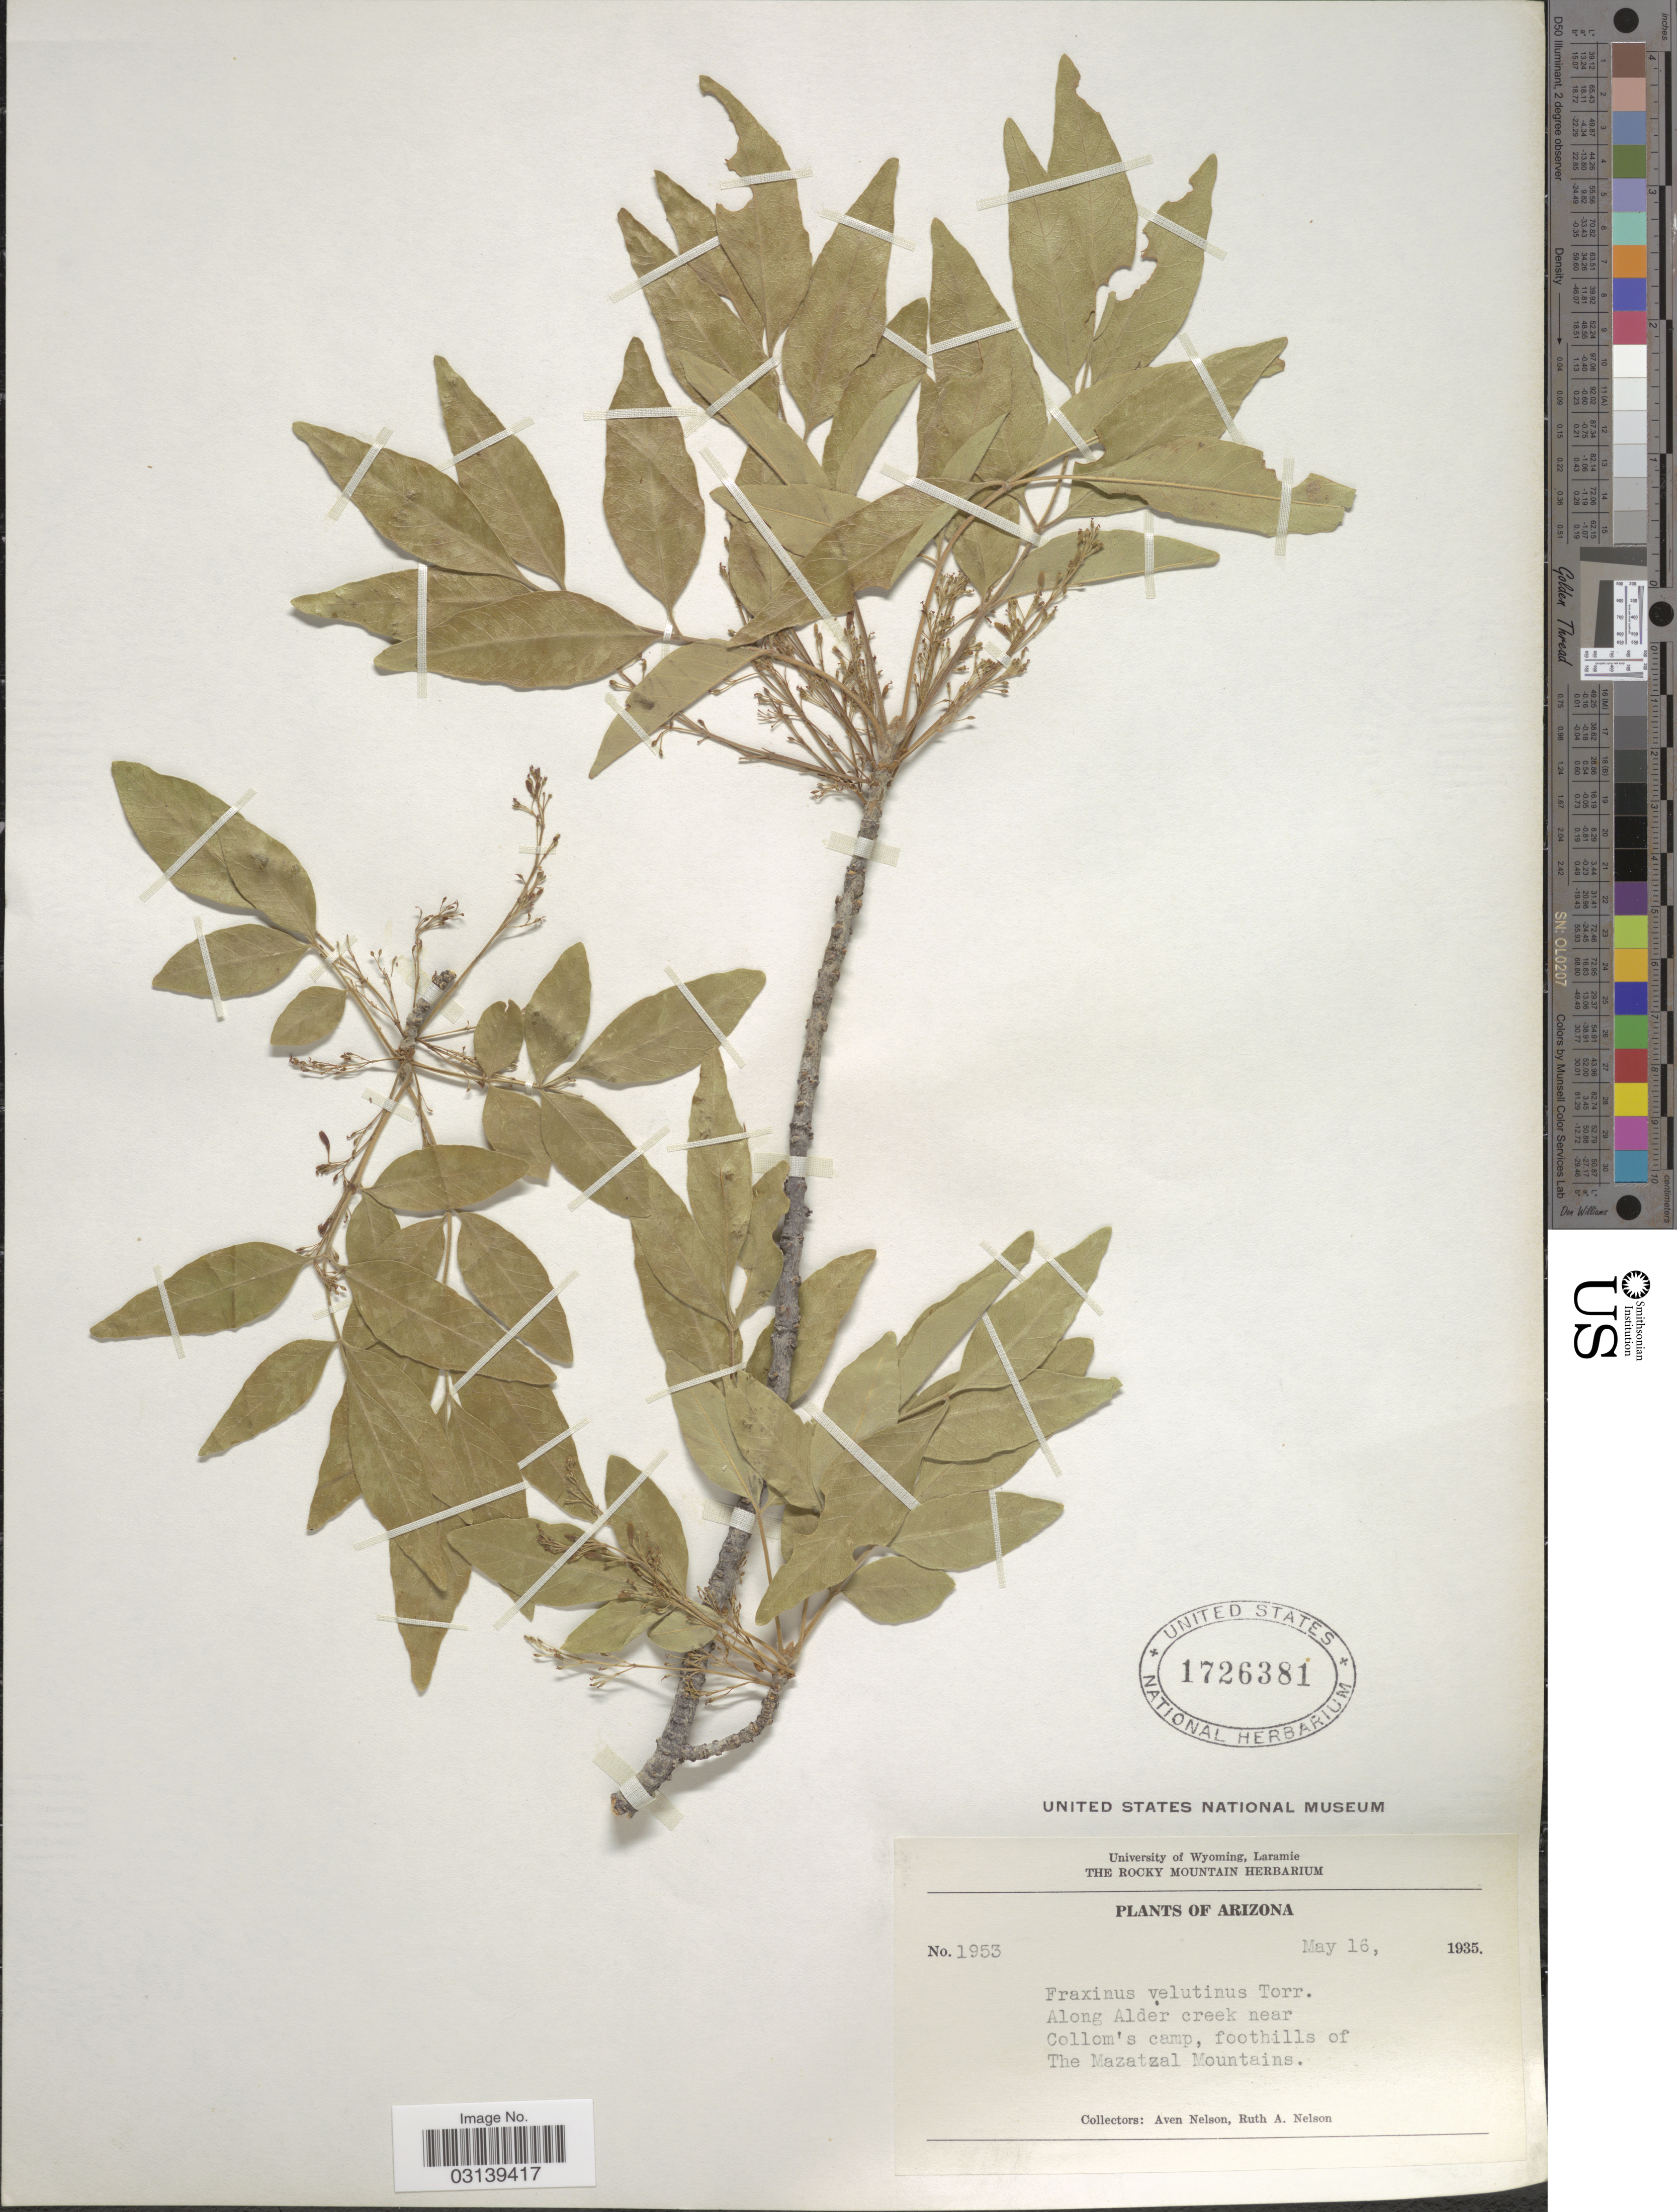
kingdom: Plantae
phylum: Tracheophyta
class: Magnoliopsida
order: Lamiales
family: Oleaceae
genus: Fraxinus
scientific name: Fraxinus velutina var. toumeyi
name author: (Britton) Rehder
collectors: A. Nelson & R. A. Nelson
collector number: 1953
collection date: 1935-05-16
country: United States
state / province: Arizona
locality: Along Alder creek near Collom's camp, foothills of The Mazatzal Mountains.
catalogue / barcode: US 1726381